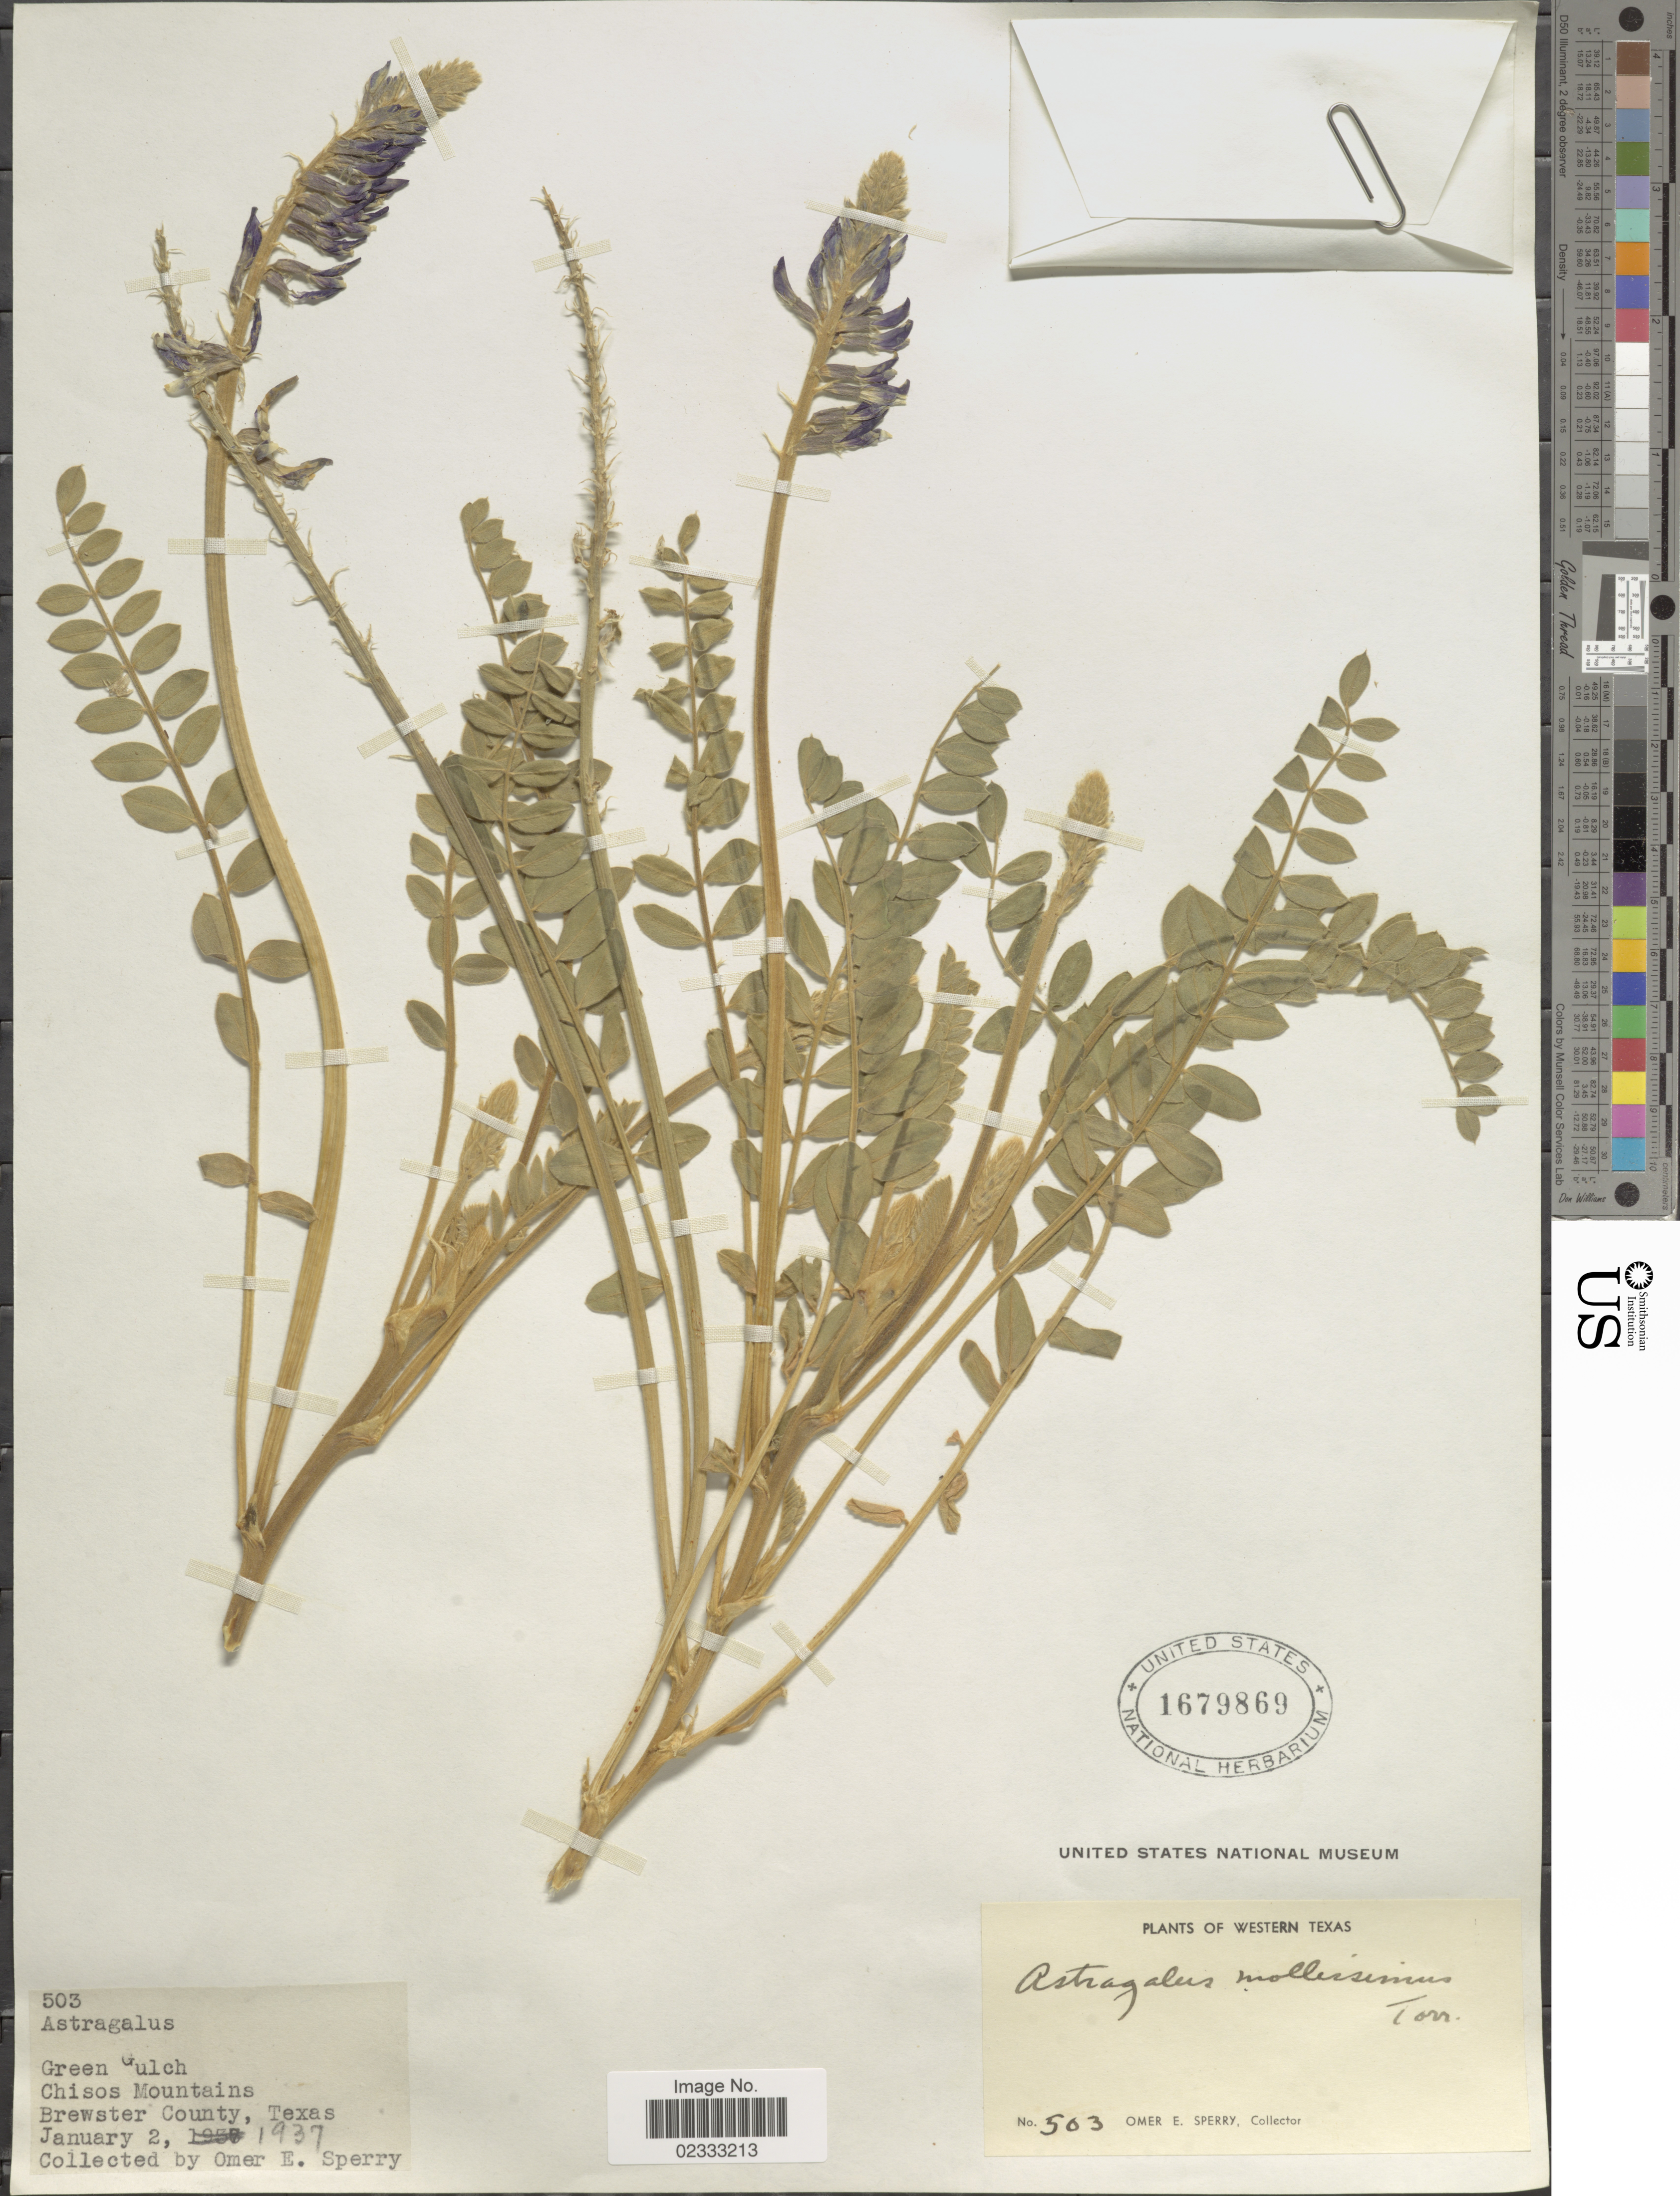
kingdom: Plantae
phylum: Tracheophyta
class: Magnoliopsida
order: Fabales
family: Fabaceae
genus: Astragalus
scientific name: Astragalus mollissimus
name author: Torr.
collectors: O. E. Sperry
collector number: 503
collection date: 1937-01-02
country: United States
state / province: Texas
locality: Texas, Western Texas, Green Gulch, Chisos Mountains, Brewster County, Texas.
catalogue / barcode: US 1679869